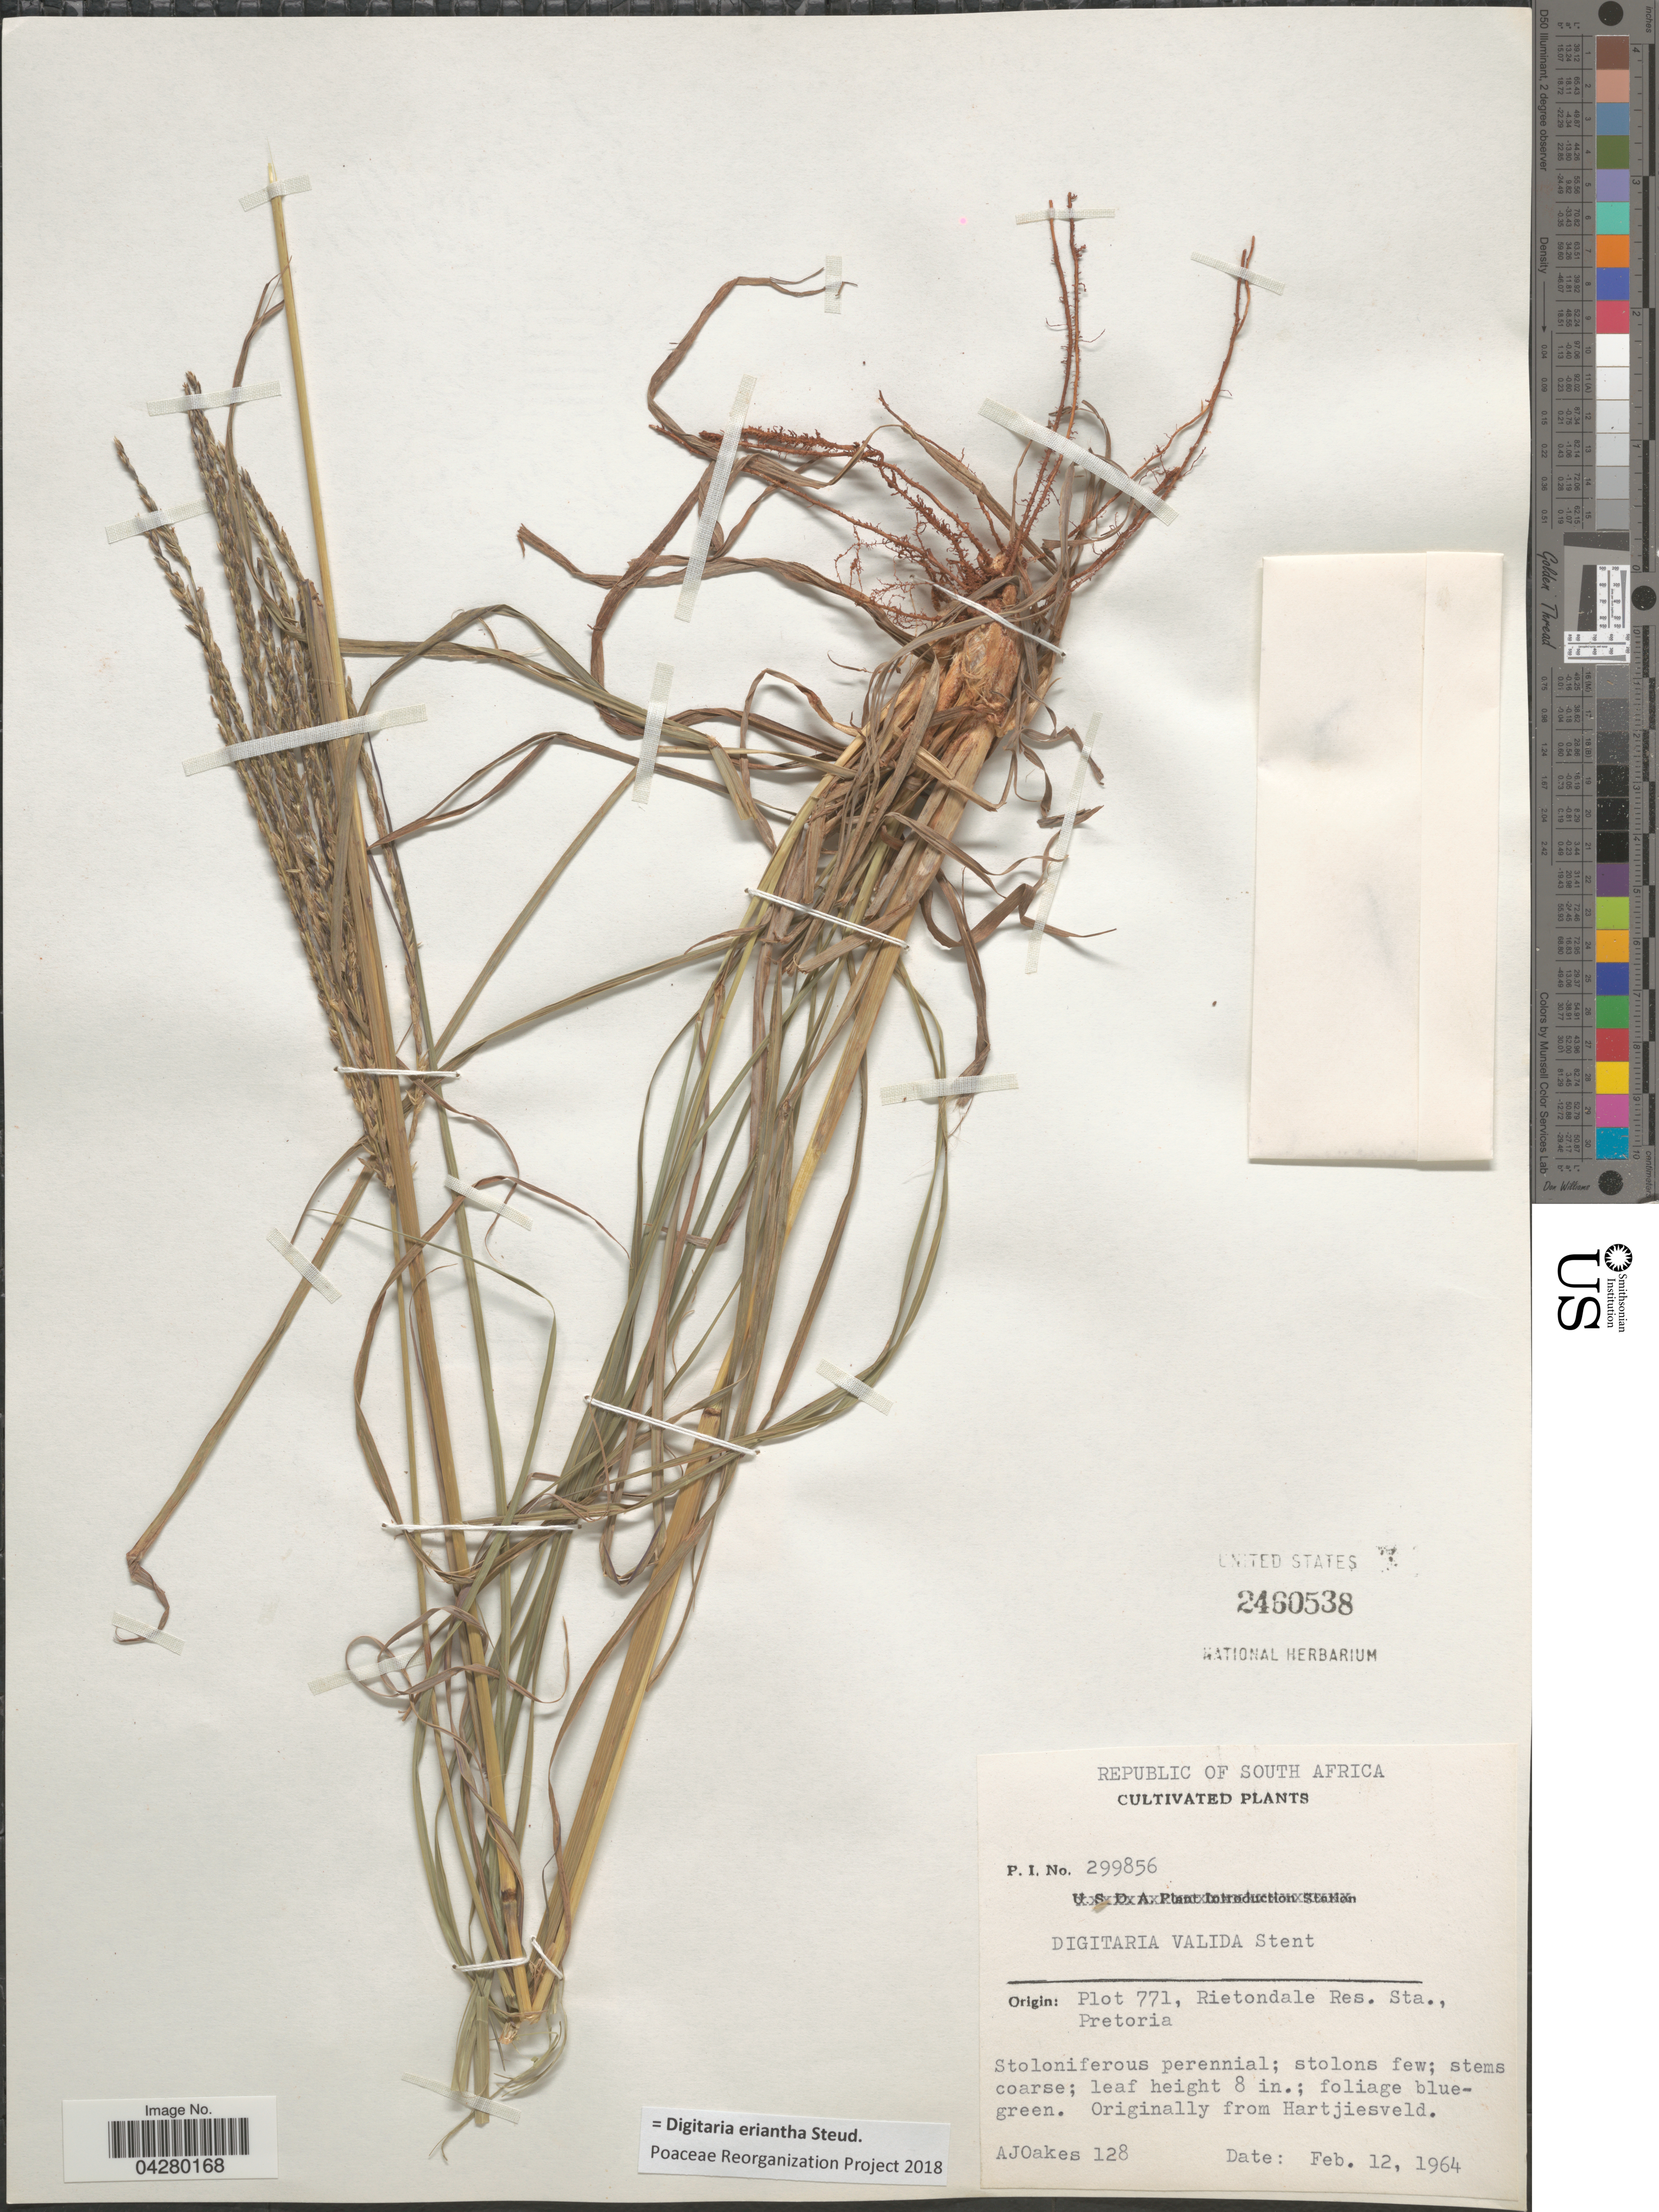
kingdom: Plantae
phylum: Tracheophyta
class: Liliopsida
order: Poales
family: Poaceae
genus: Digitaria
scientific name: Digitaria eriantha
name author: Steud.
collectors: A. Oakes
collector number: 128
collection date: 1964-02-12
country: South Africa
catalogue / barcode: US 2460538